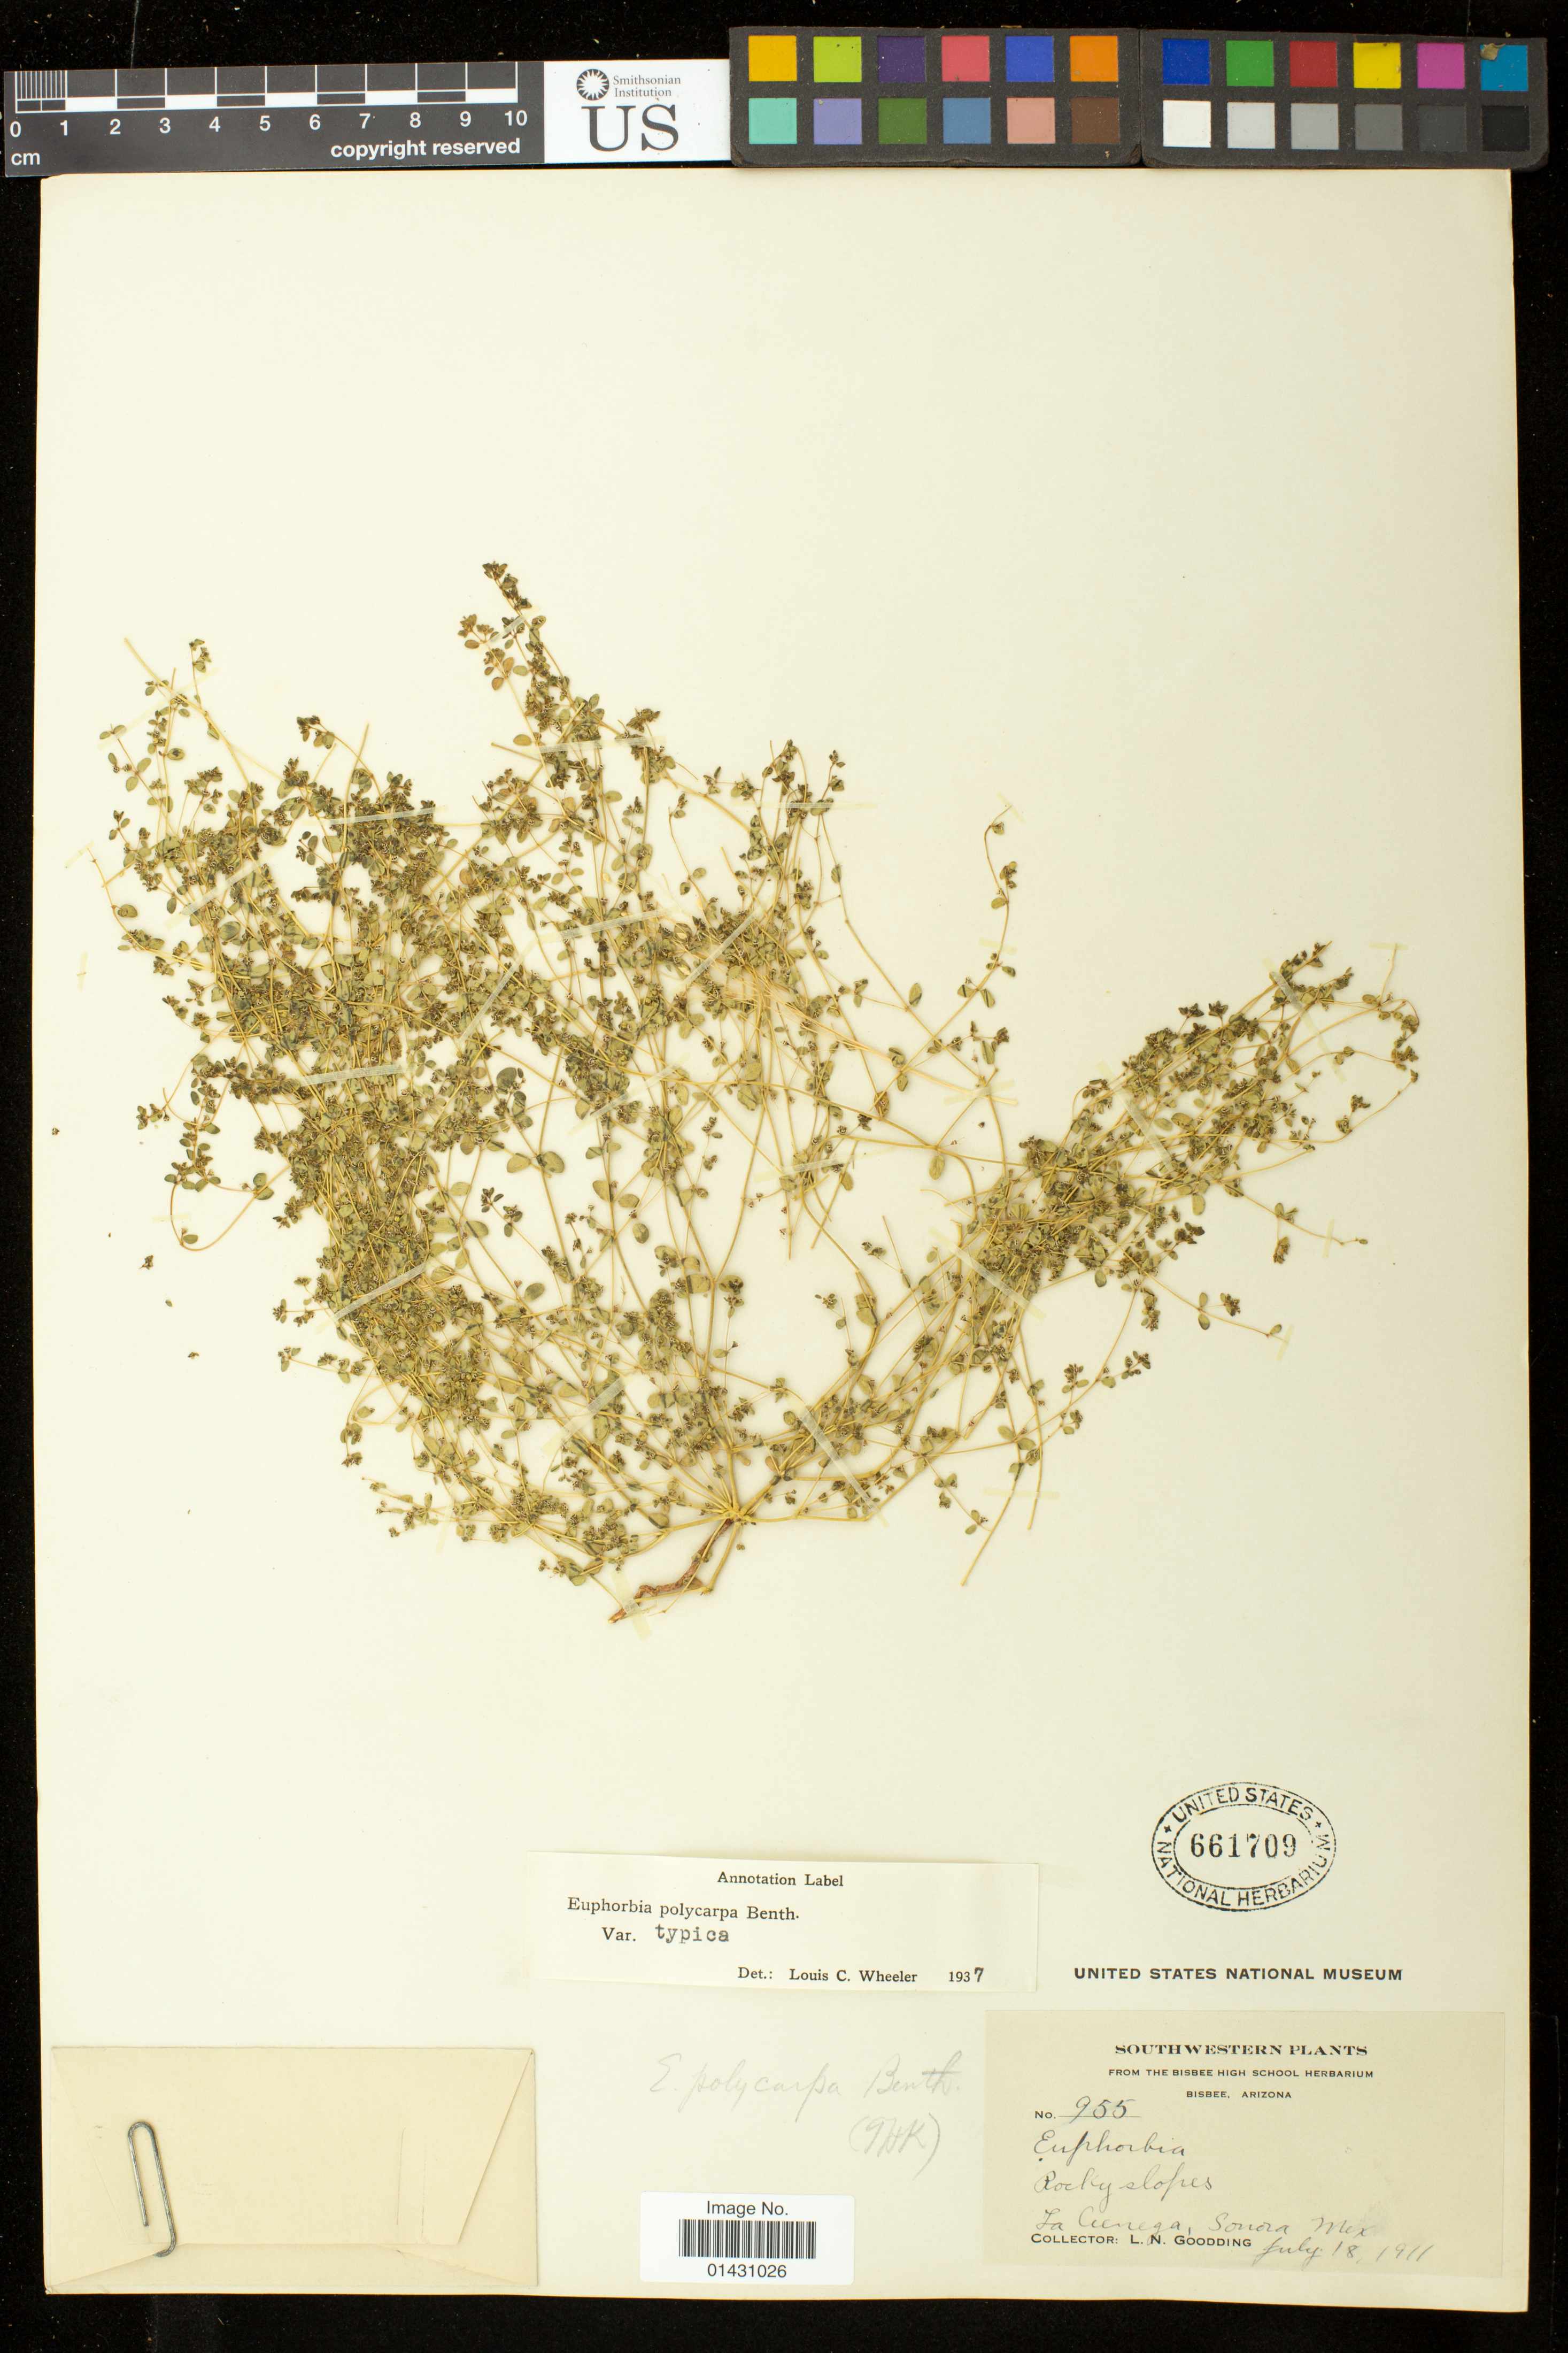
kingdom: Plantae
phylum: Tracheophyta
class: Magnoliopsida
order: Malpighiales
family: Euphorbiaceae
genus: Euphorbia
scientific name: Euphorbia polycarpa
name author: Benth.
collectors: L. N. Goodding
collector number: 955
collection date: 1911-07-18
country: Mexico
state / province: Sonora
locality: La Cienega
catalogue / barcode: US 661709